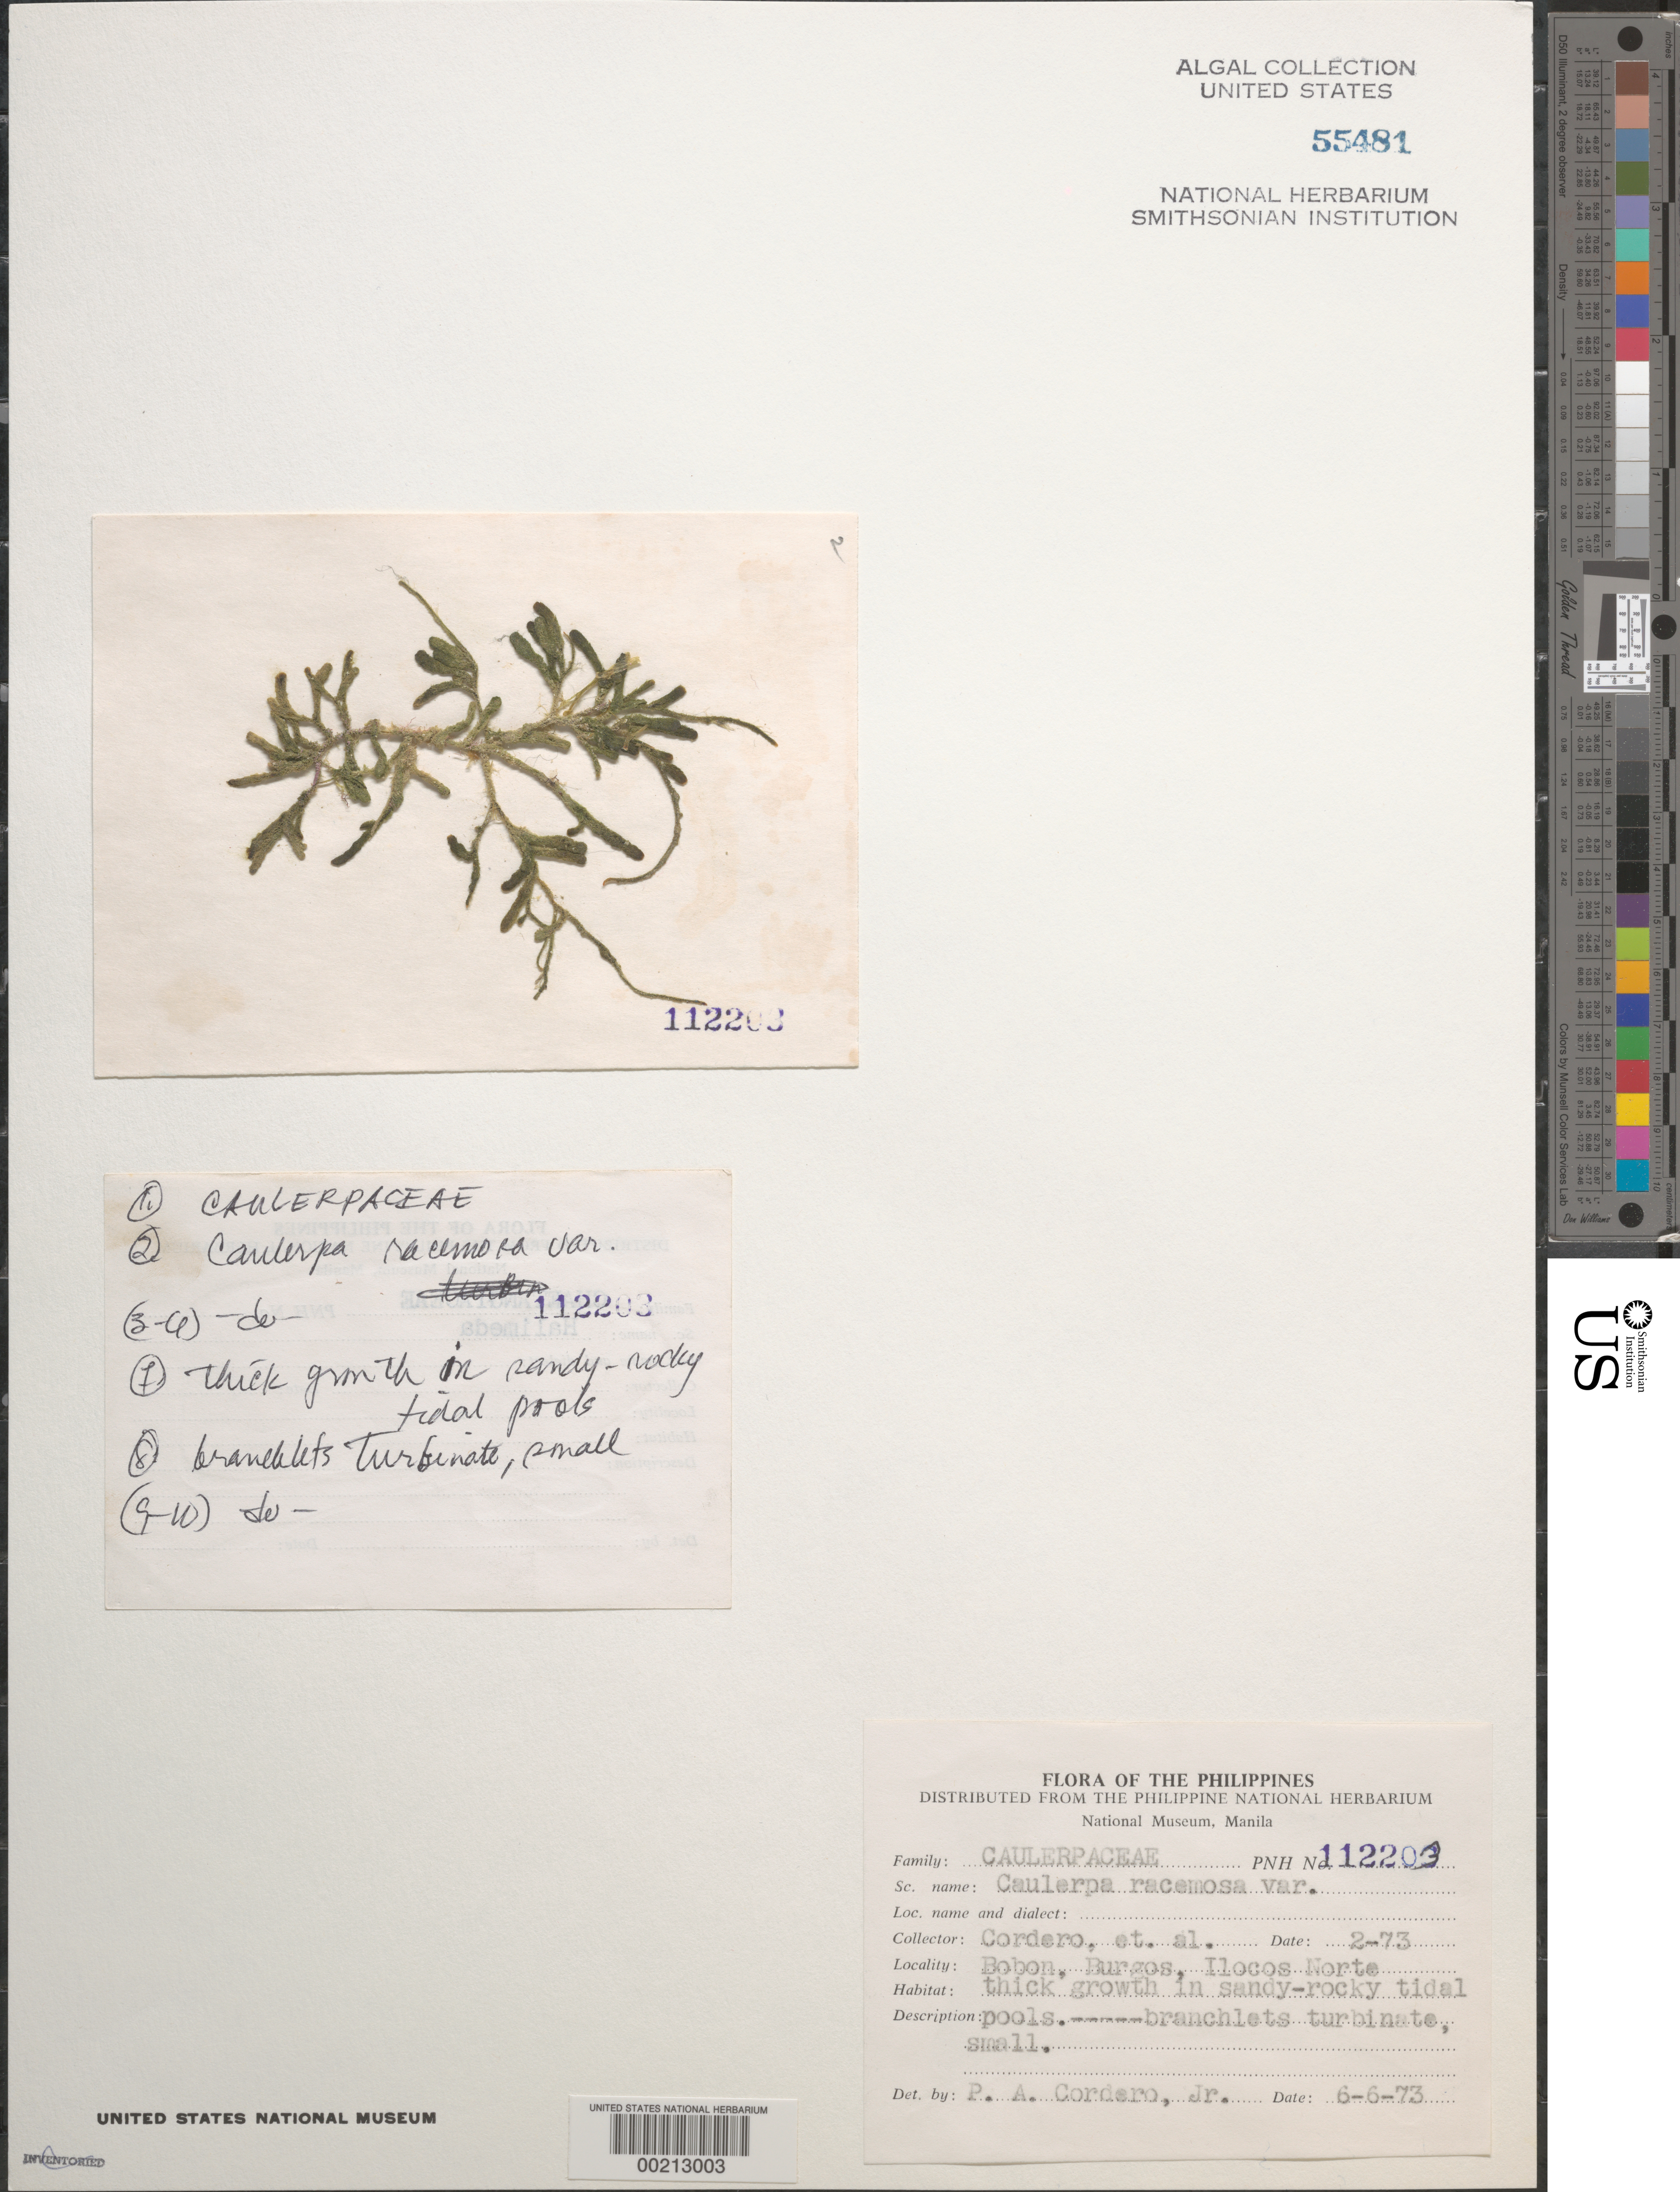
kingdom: Plantae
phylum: Chlorophyta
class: Ulvophyceae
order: Bryopsidales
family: Caulerpaceae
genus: Caulerpa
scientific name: Caulerpa racemosa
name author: (Forssk.) J. Agardh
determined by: Cordero, P. A., Jr.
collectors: P. A. Cordero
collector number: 112203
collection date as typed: Feb 1973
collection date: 1973-02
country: Philippines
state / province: Ilocos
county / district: Ilocos Norte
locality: Burgos, bobon, ilocos norte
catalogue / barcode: US 55481